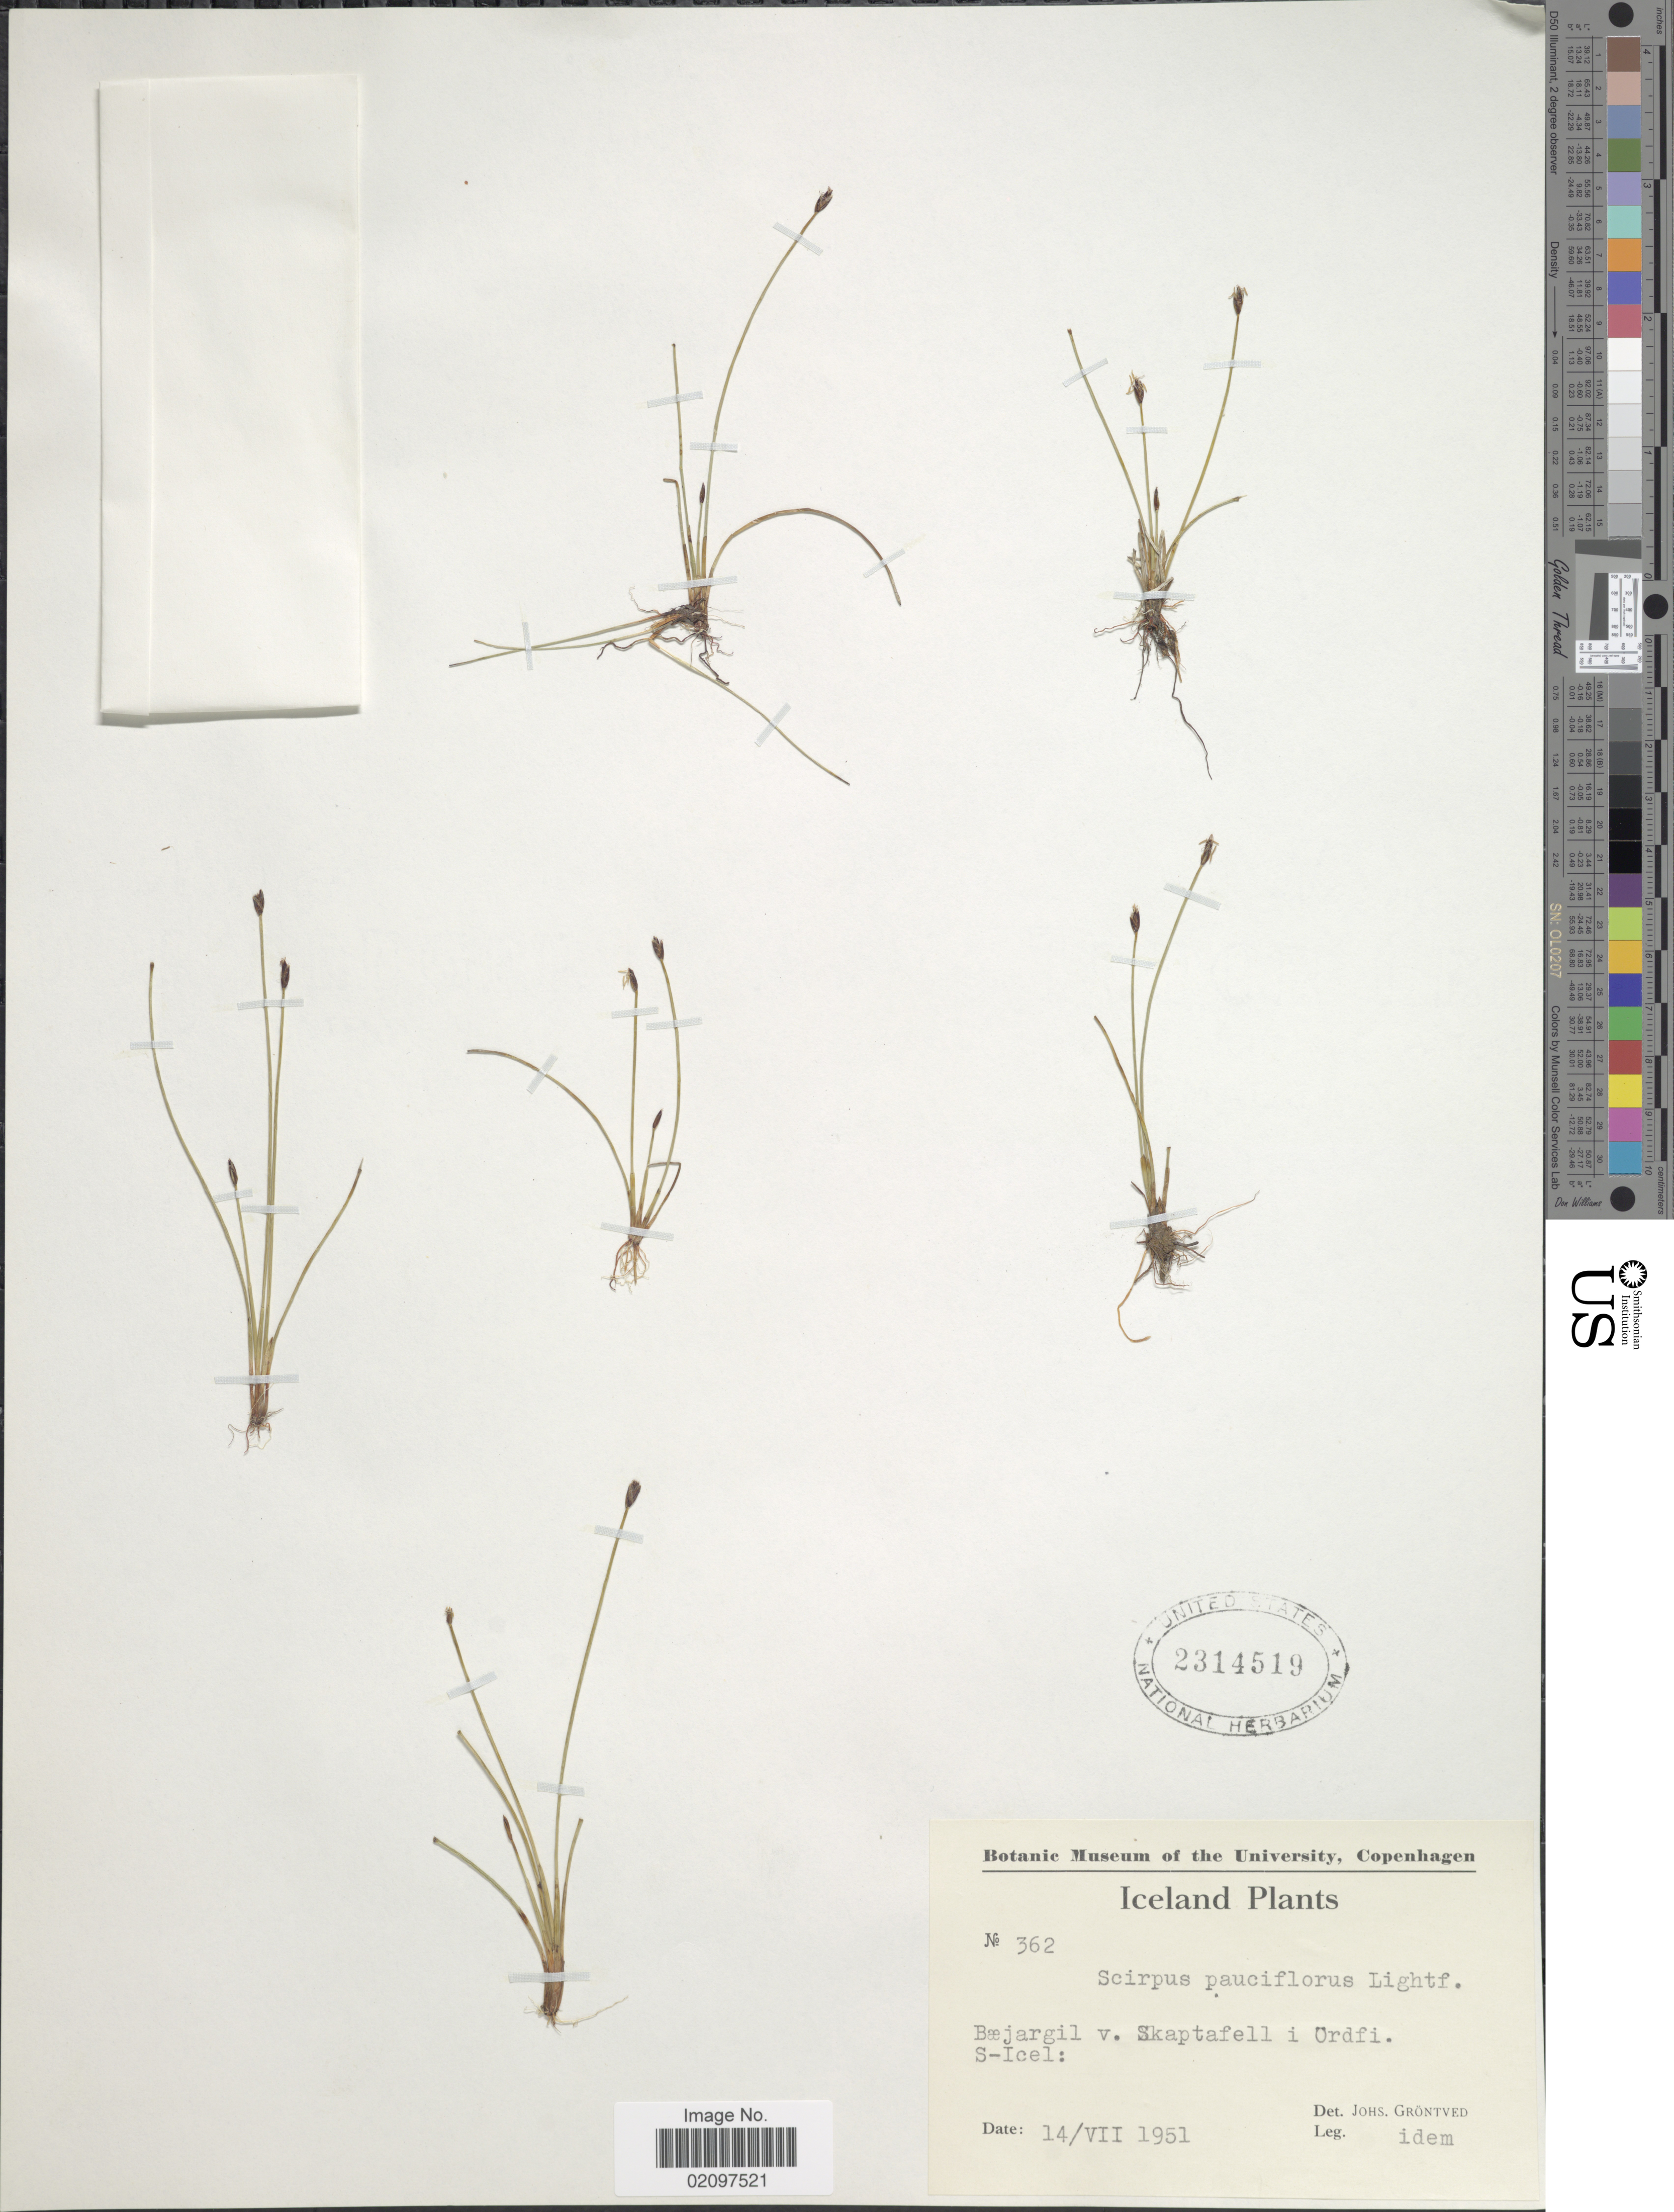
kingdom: Plantae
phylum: Tracheophyta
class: Liliopsida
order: Poales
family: Cyperaceae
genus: Eleocharis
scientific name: Eleocharis quinqueflora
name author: (Hartmann) O. Schwarz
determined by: Strong, Mark T., (BOT), Smithsonian Institution - National Museum of Natural History (UNITED STATES)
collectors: J. Gröntved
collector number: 362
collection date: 1951-07-14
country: Iceland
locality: Bæjargil v. Skaptafell i Ördfi. S-Icel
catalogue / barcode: US 2314519